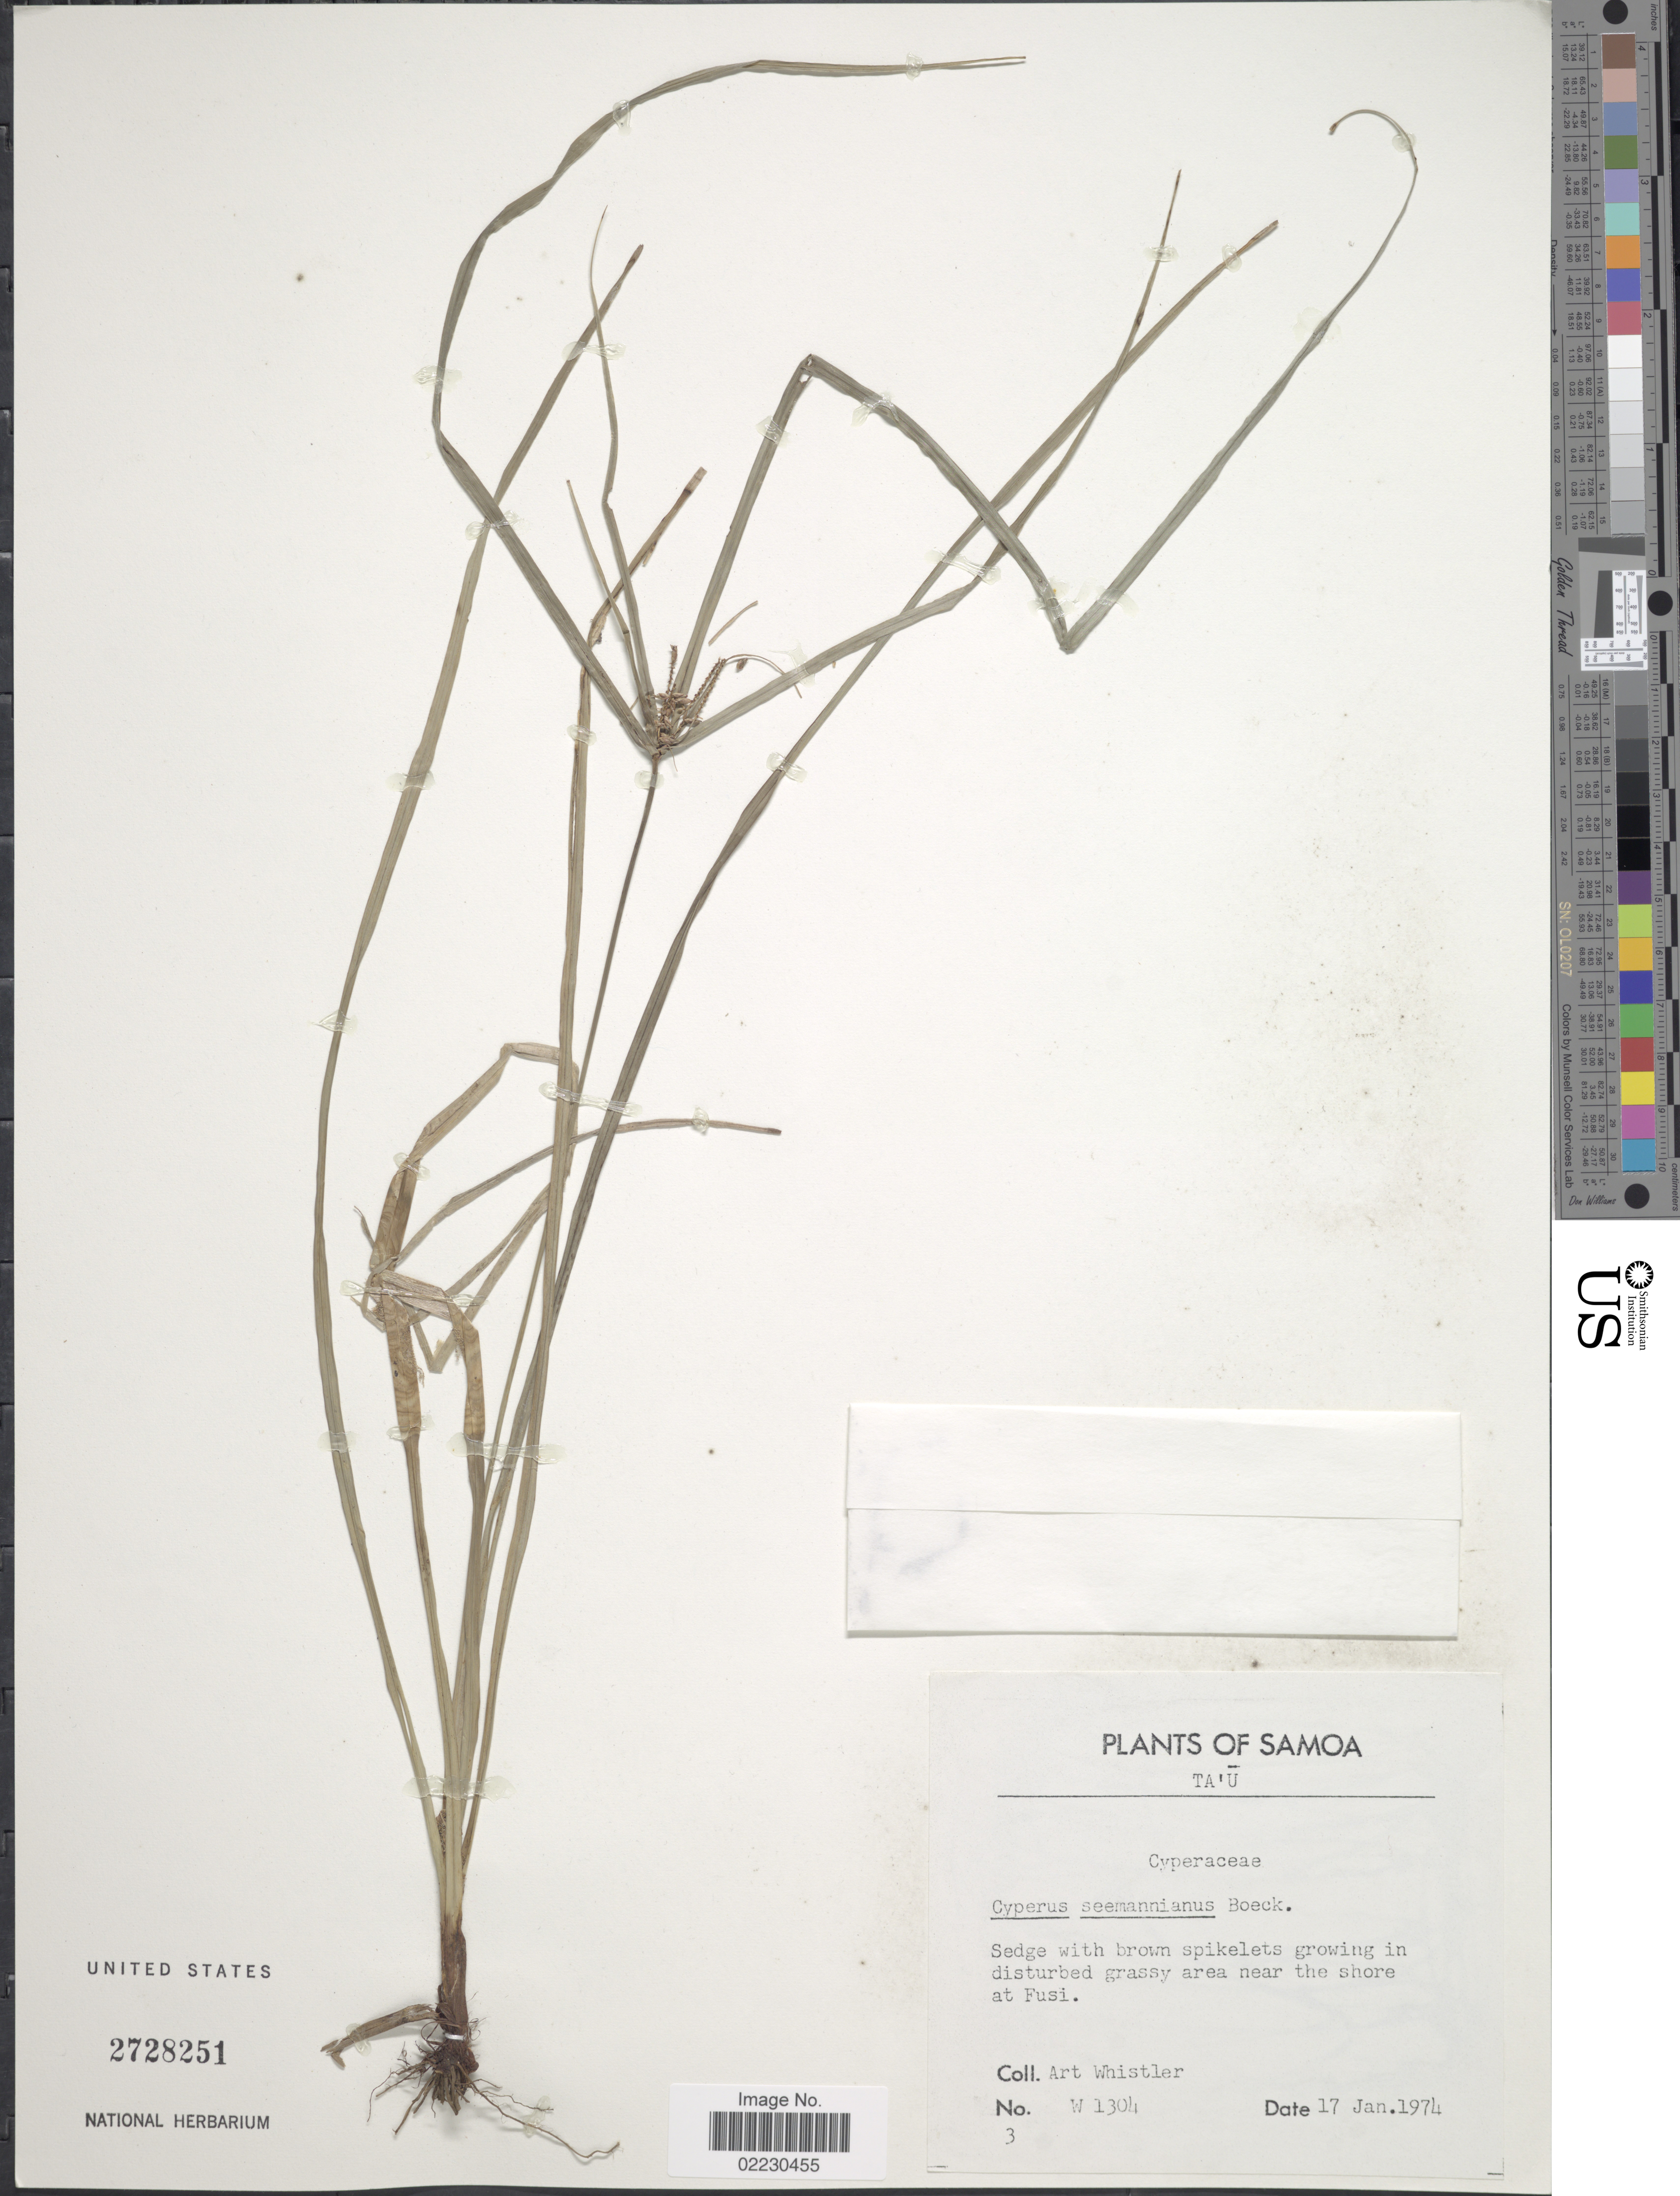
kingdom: Plantae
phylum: Tracheophyta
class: Liliopsida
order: Poales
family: Cyperaceae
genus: Cyperus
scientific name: Cyperus seemannianus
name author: Boeckeler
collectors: A. Whistler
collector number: W 1304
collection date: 1974-01-17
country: American Samoa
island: Ta'u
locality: Ta'u, near the shore at Fusi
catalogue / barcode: US 2728251